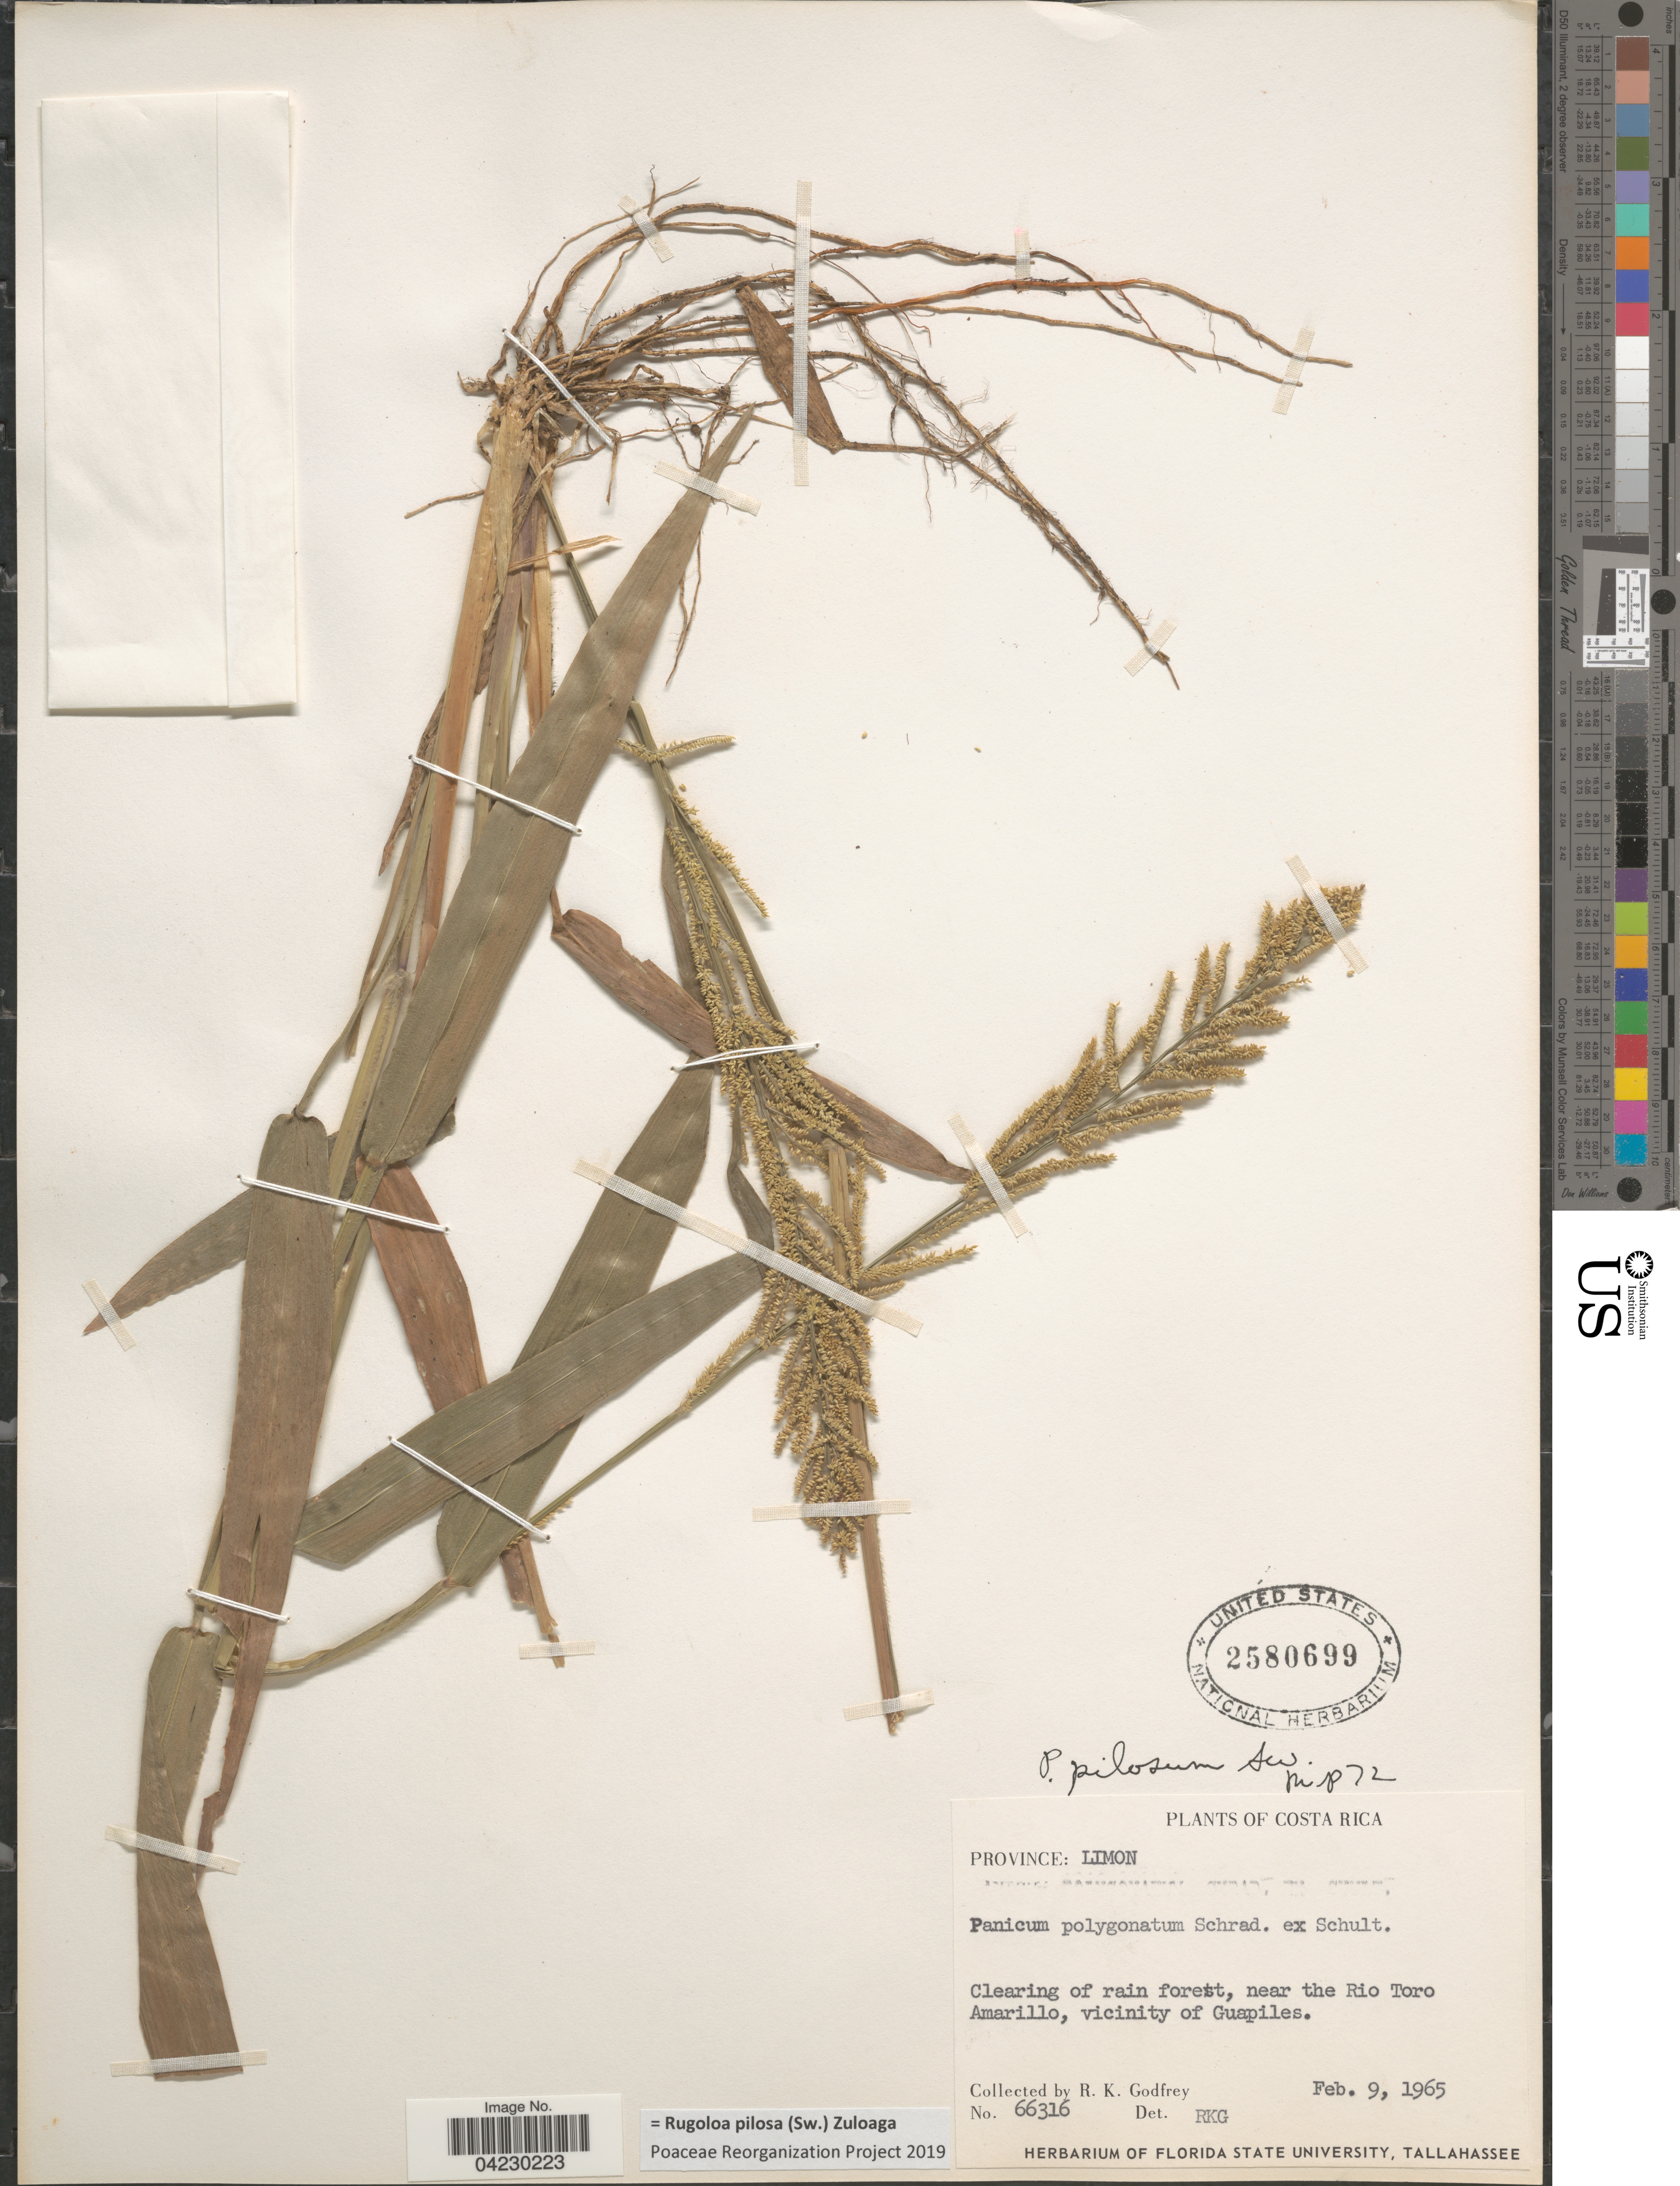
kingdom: Plantae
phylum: Tracheophyta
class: Liliopsida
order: Poales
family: Poaceae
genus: Rugoloa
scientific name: Rugoloa pilosa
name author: (Sw.) Zuloaga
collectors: R. K. Godfrey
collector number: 66316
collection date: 1965-02-09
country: Costa Rica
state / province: Limón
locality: Clearing of rain forest, near the Rio Toro Amarillo, vicinity of Guapiles.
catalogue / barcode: US 2580699